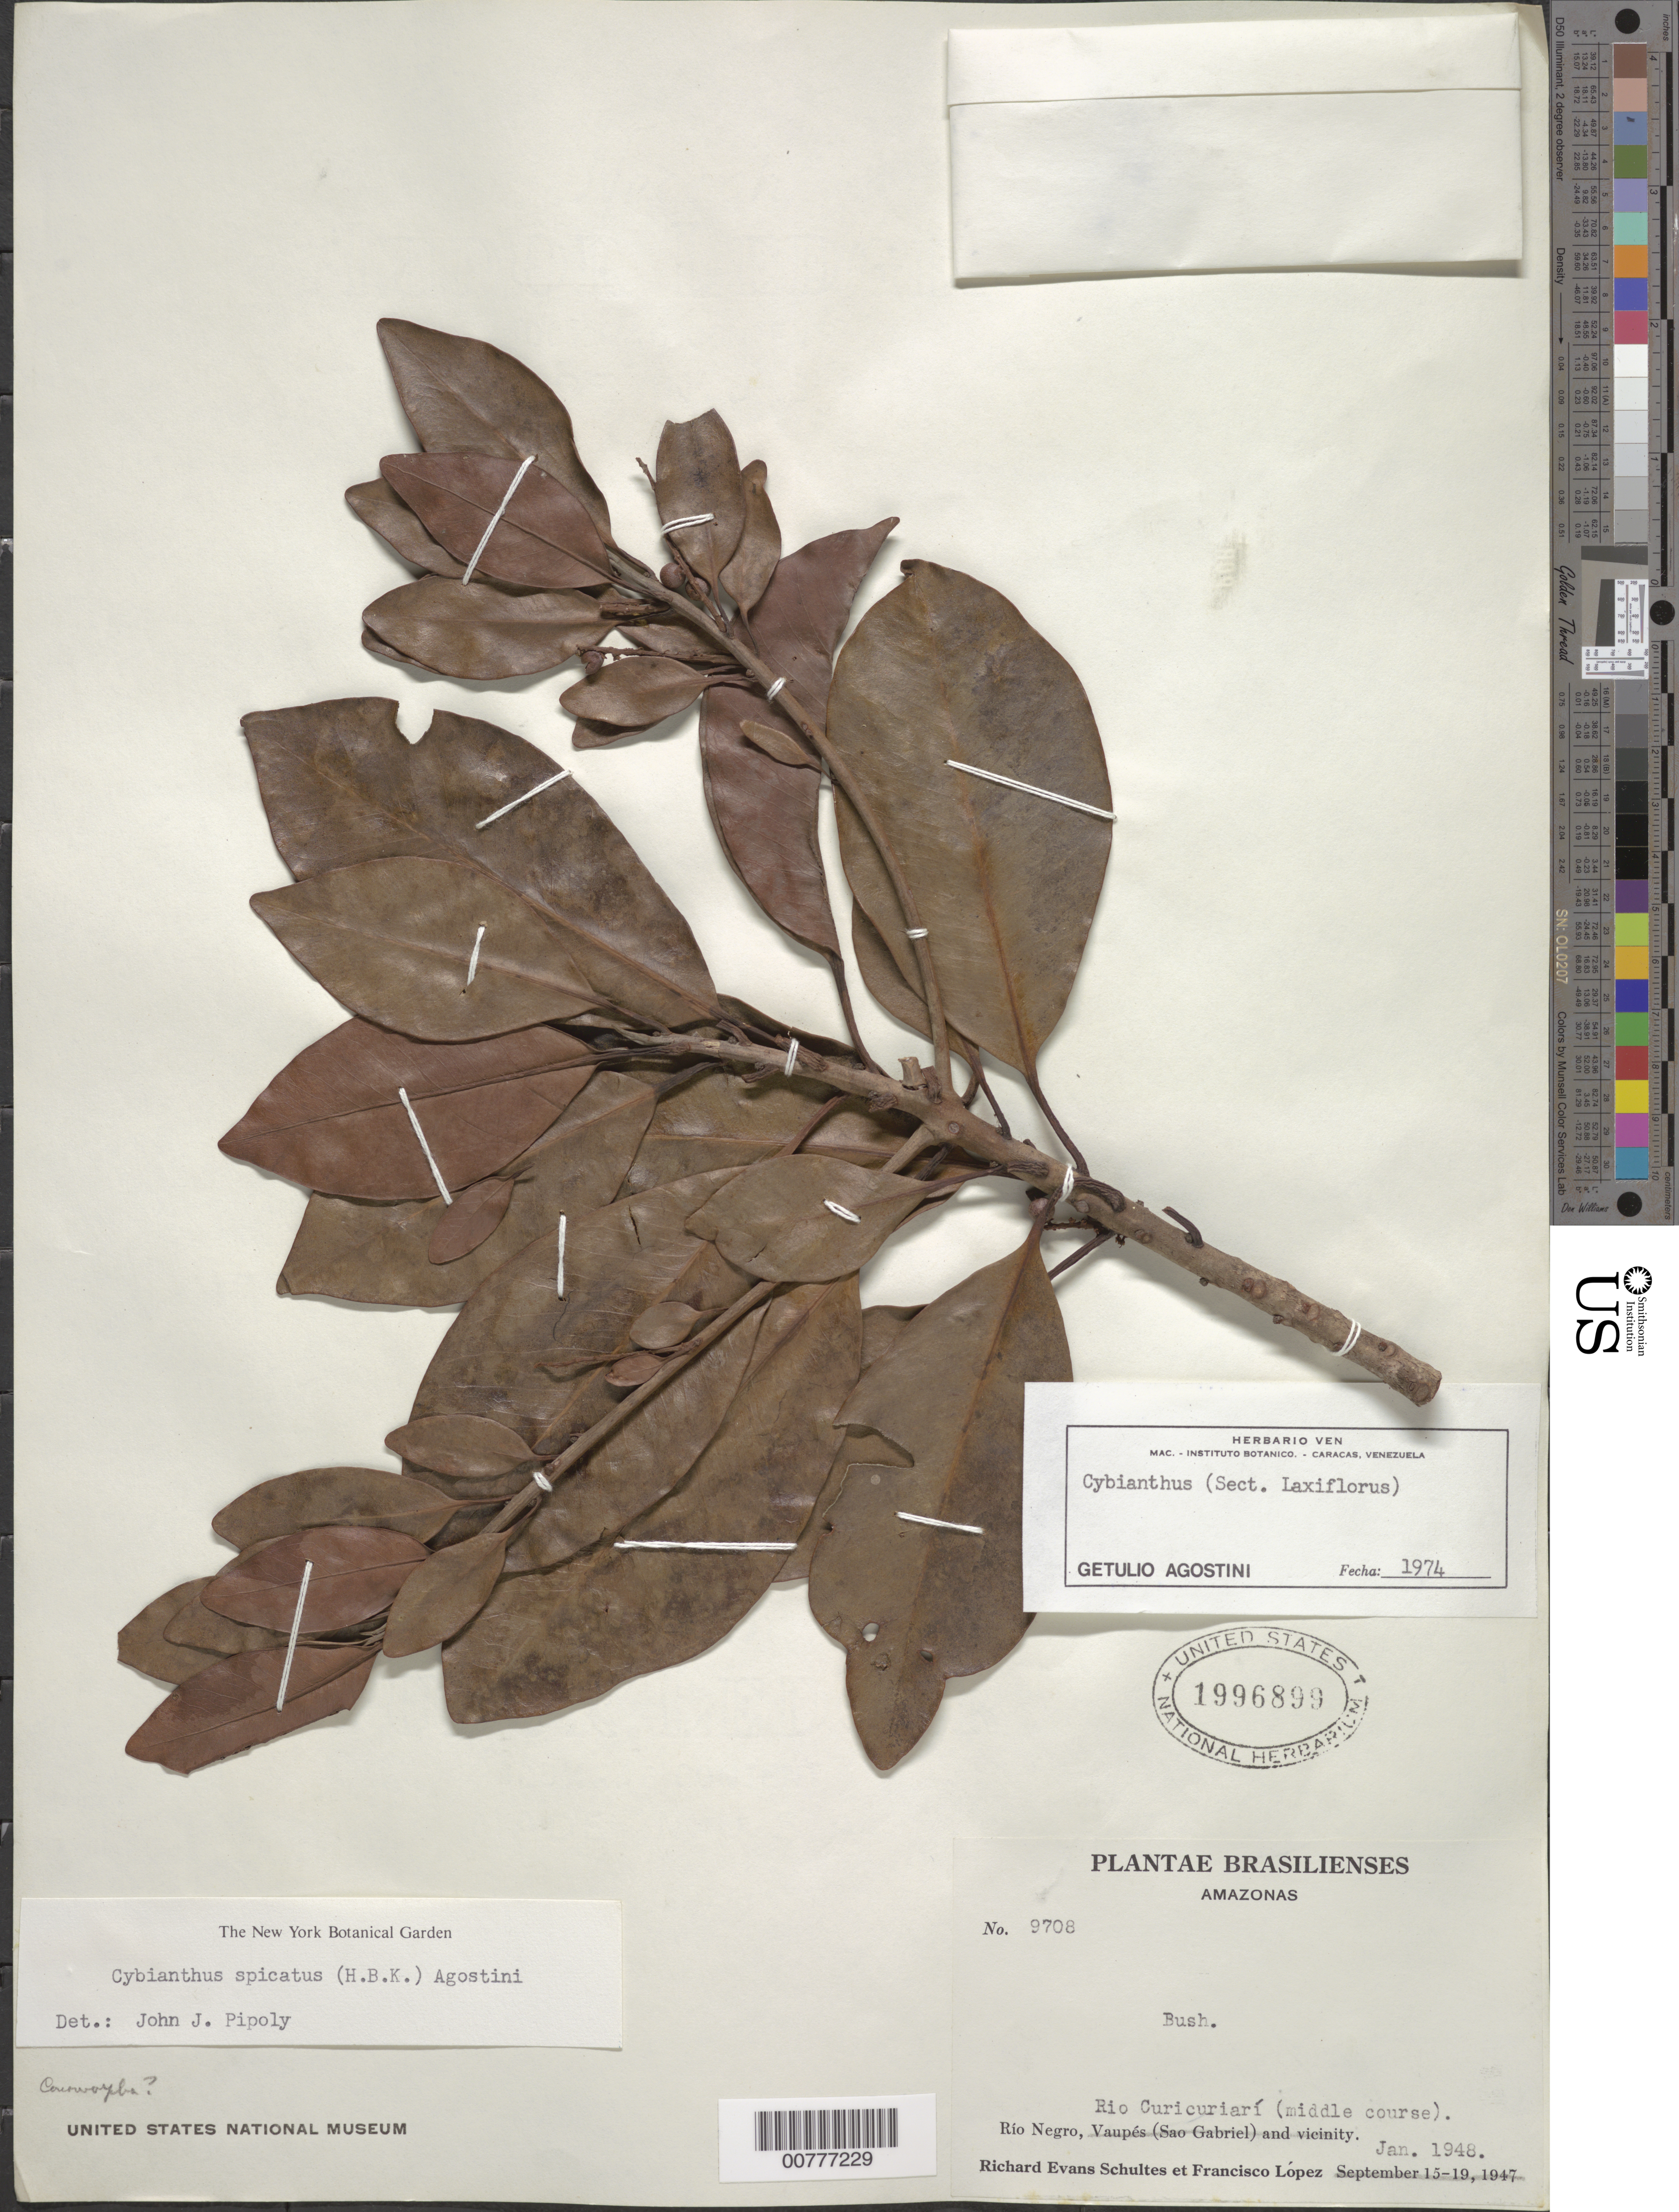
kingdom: Plantae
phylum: Tracheophyta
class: Magnoliopsida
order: Ericales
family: Primulaceae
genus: Cybianthus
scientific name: Cybianthus spicatus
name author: (Kunth) G. Agostini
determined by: Pipoly, J. J., III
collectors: R. E. Schultes & F. Lopéz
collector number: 9708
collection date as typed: Jan-48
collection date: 1948-01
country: Venezuela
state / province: Amazonas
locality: Río Negro, Río Curicuriarí (middle course)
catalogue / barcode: US 1996899